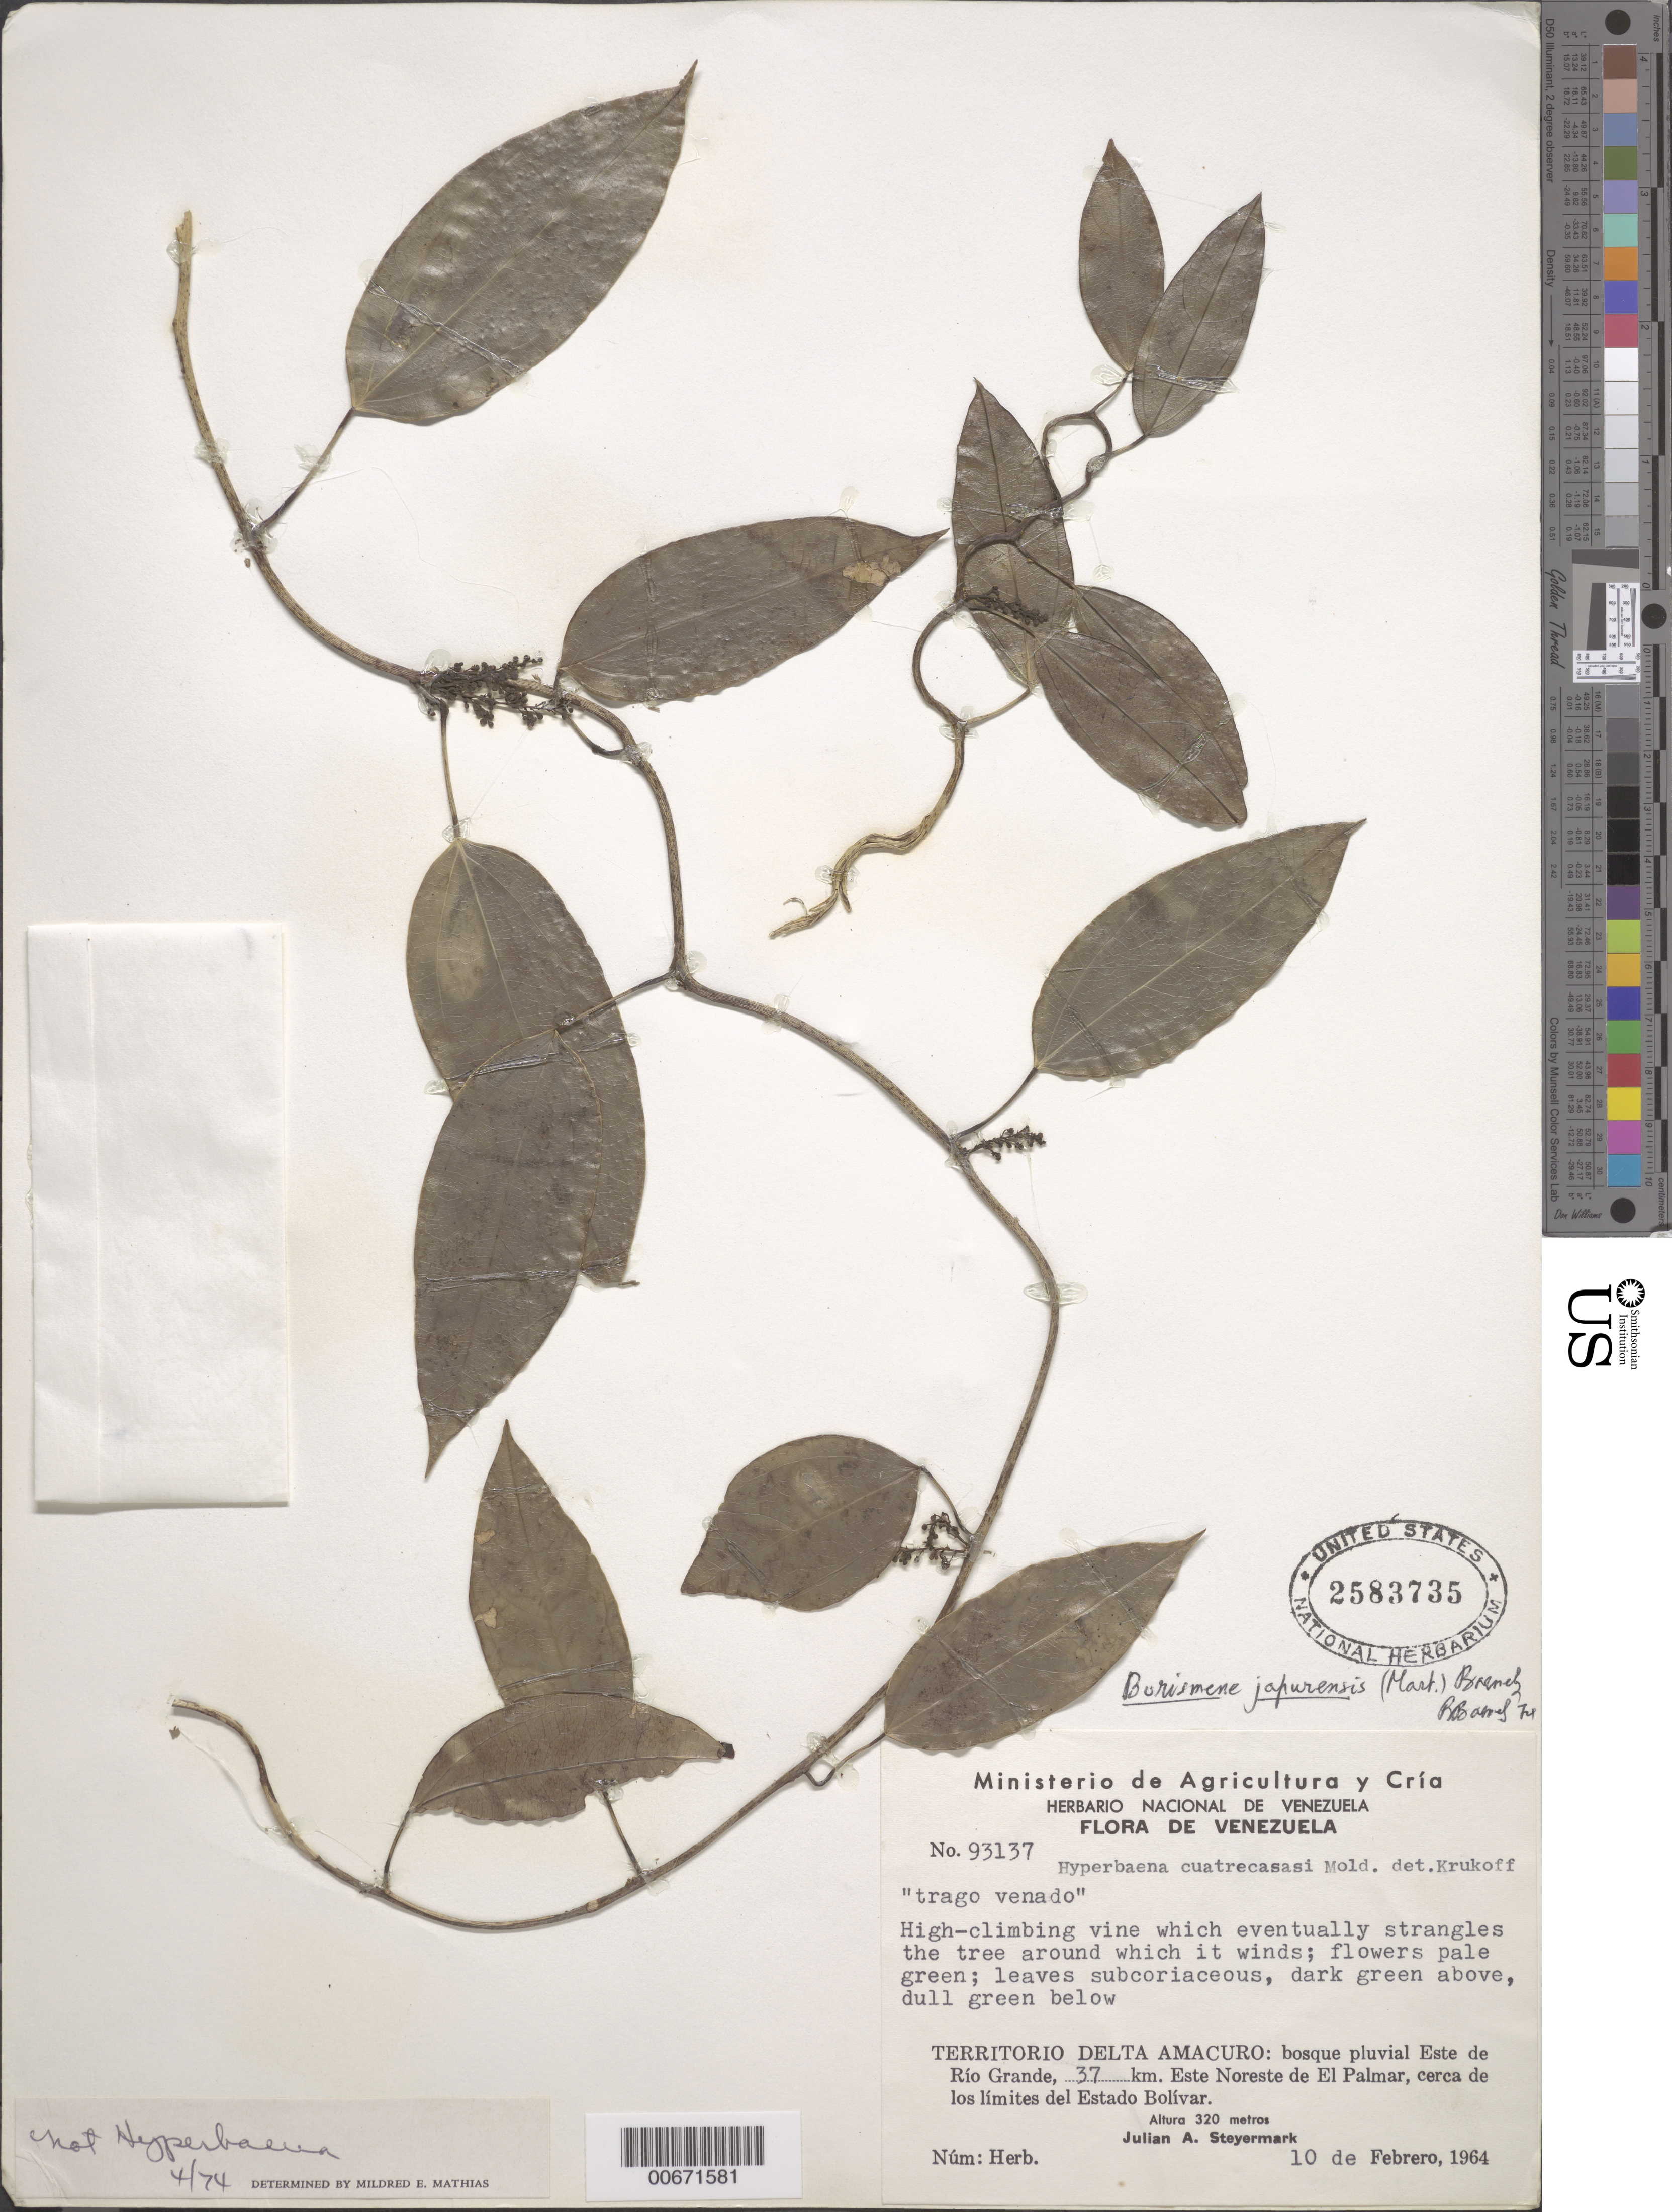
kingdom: Plantae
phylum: Tracheophyta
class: Magnoliopsida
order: Ranunculales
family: Menispermaceae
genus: Borismene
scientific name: Borismene japurensis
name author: (Mart.) Barneby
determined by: Barneby, Rupert C., (NY)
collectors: J. Steyermark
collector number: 93137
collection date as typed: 10-Feb-64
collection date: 1964-02-10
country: Venezuela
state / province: Delta Amacuro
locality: Este de Río Grande, 33 km ENE de El Palmar, cerca de los limites del Estado Bolívar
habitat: Rain forest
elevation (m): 320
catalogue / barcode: US 2583735